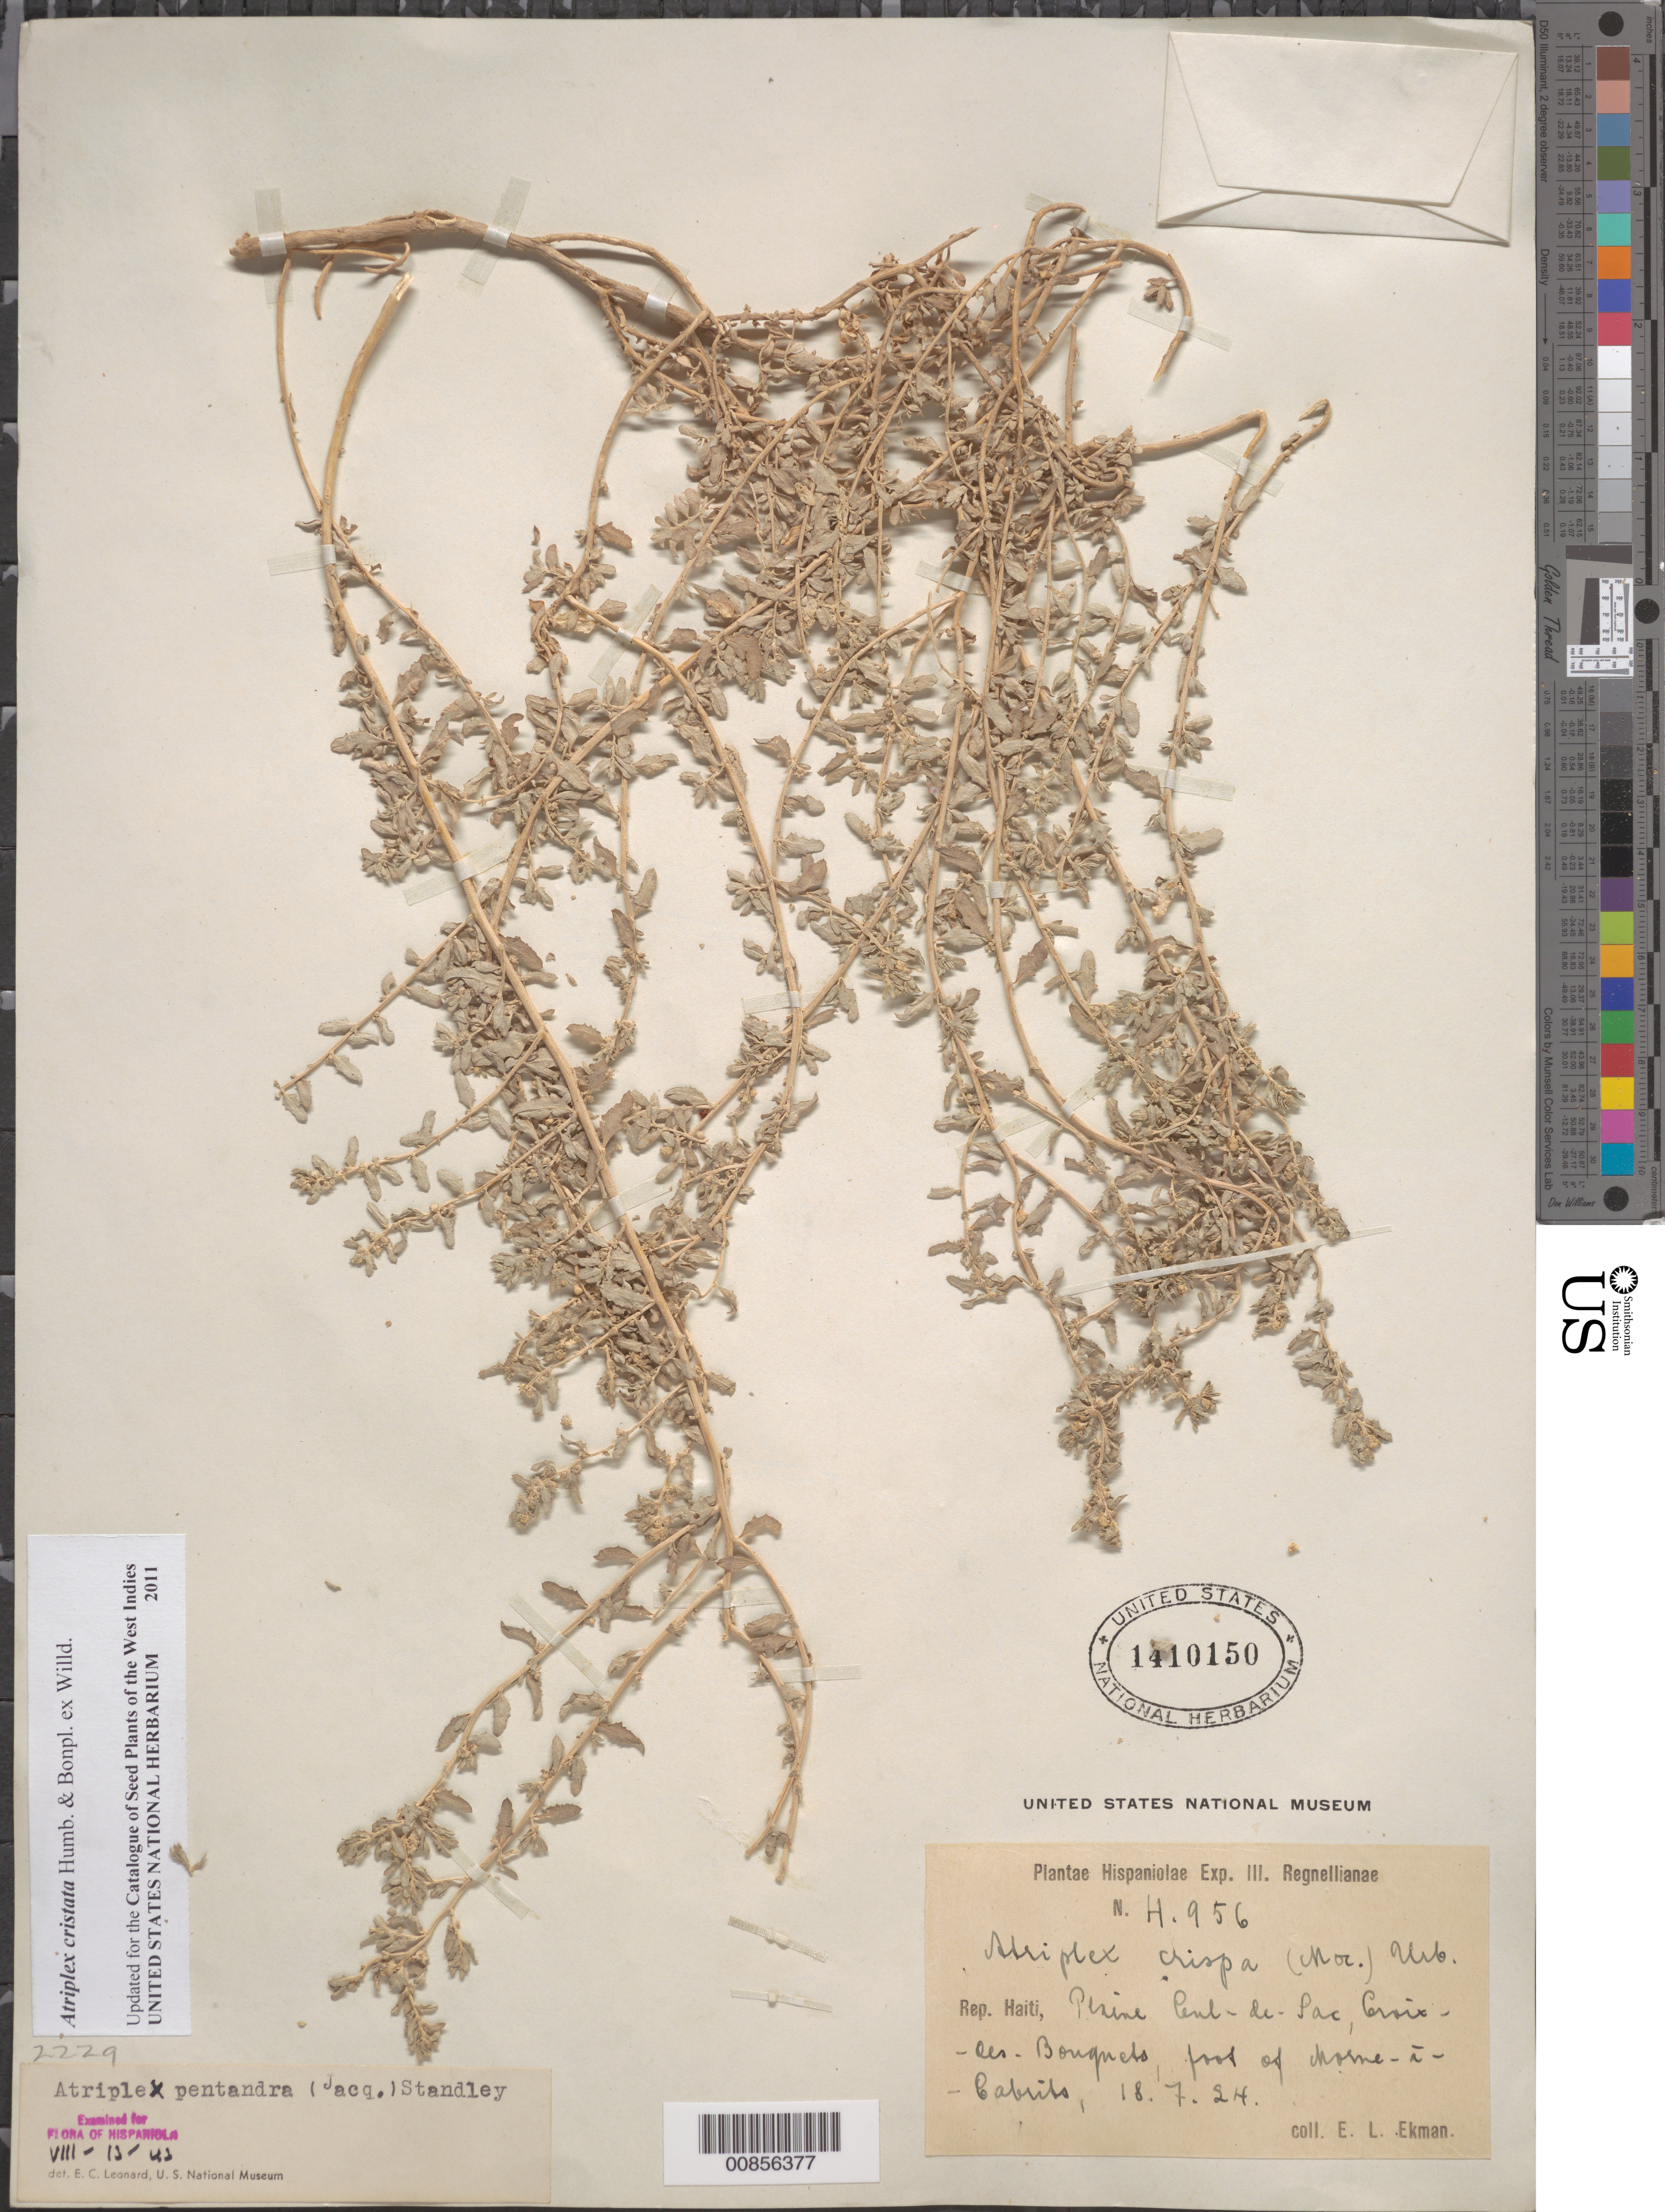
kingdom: Plantae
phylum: Tracheophyta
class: Magnoliopsida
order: Caryophyllales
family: Amaranthaceae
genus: Atriplex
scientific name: Atriplex pentandra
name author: (Jacq.) Standl.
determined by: Leonard, Emery C., (US)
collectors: E. L. Ekman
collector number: H 956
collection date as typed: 18 Jul 1924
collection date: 1924-07-18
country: Haiti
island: Hispaniola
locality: Plain Cul-de-Sac, Croix-des-Bouquetes, foot of Morne-à-Cabrits.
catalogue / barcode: US 1410150